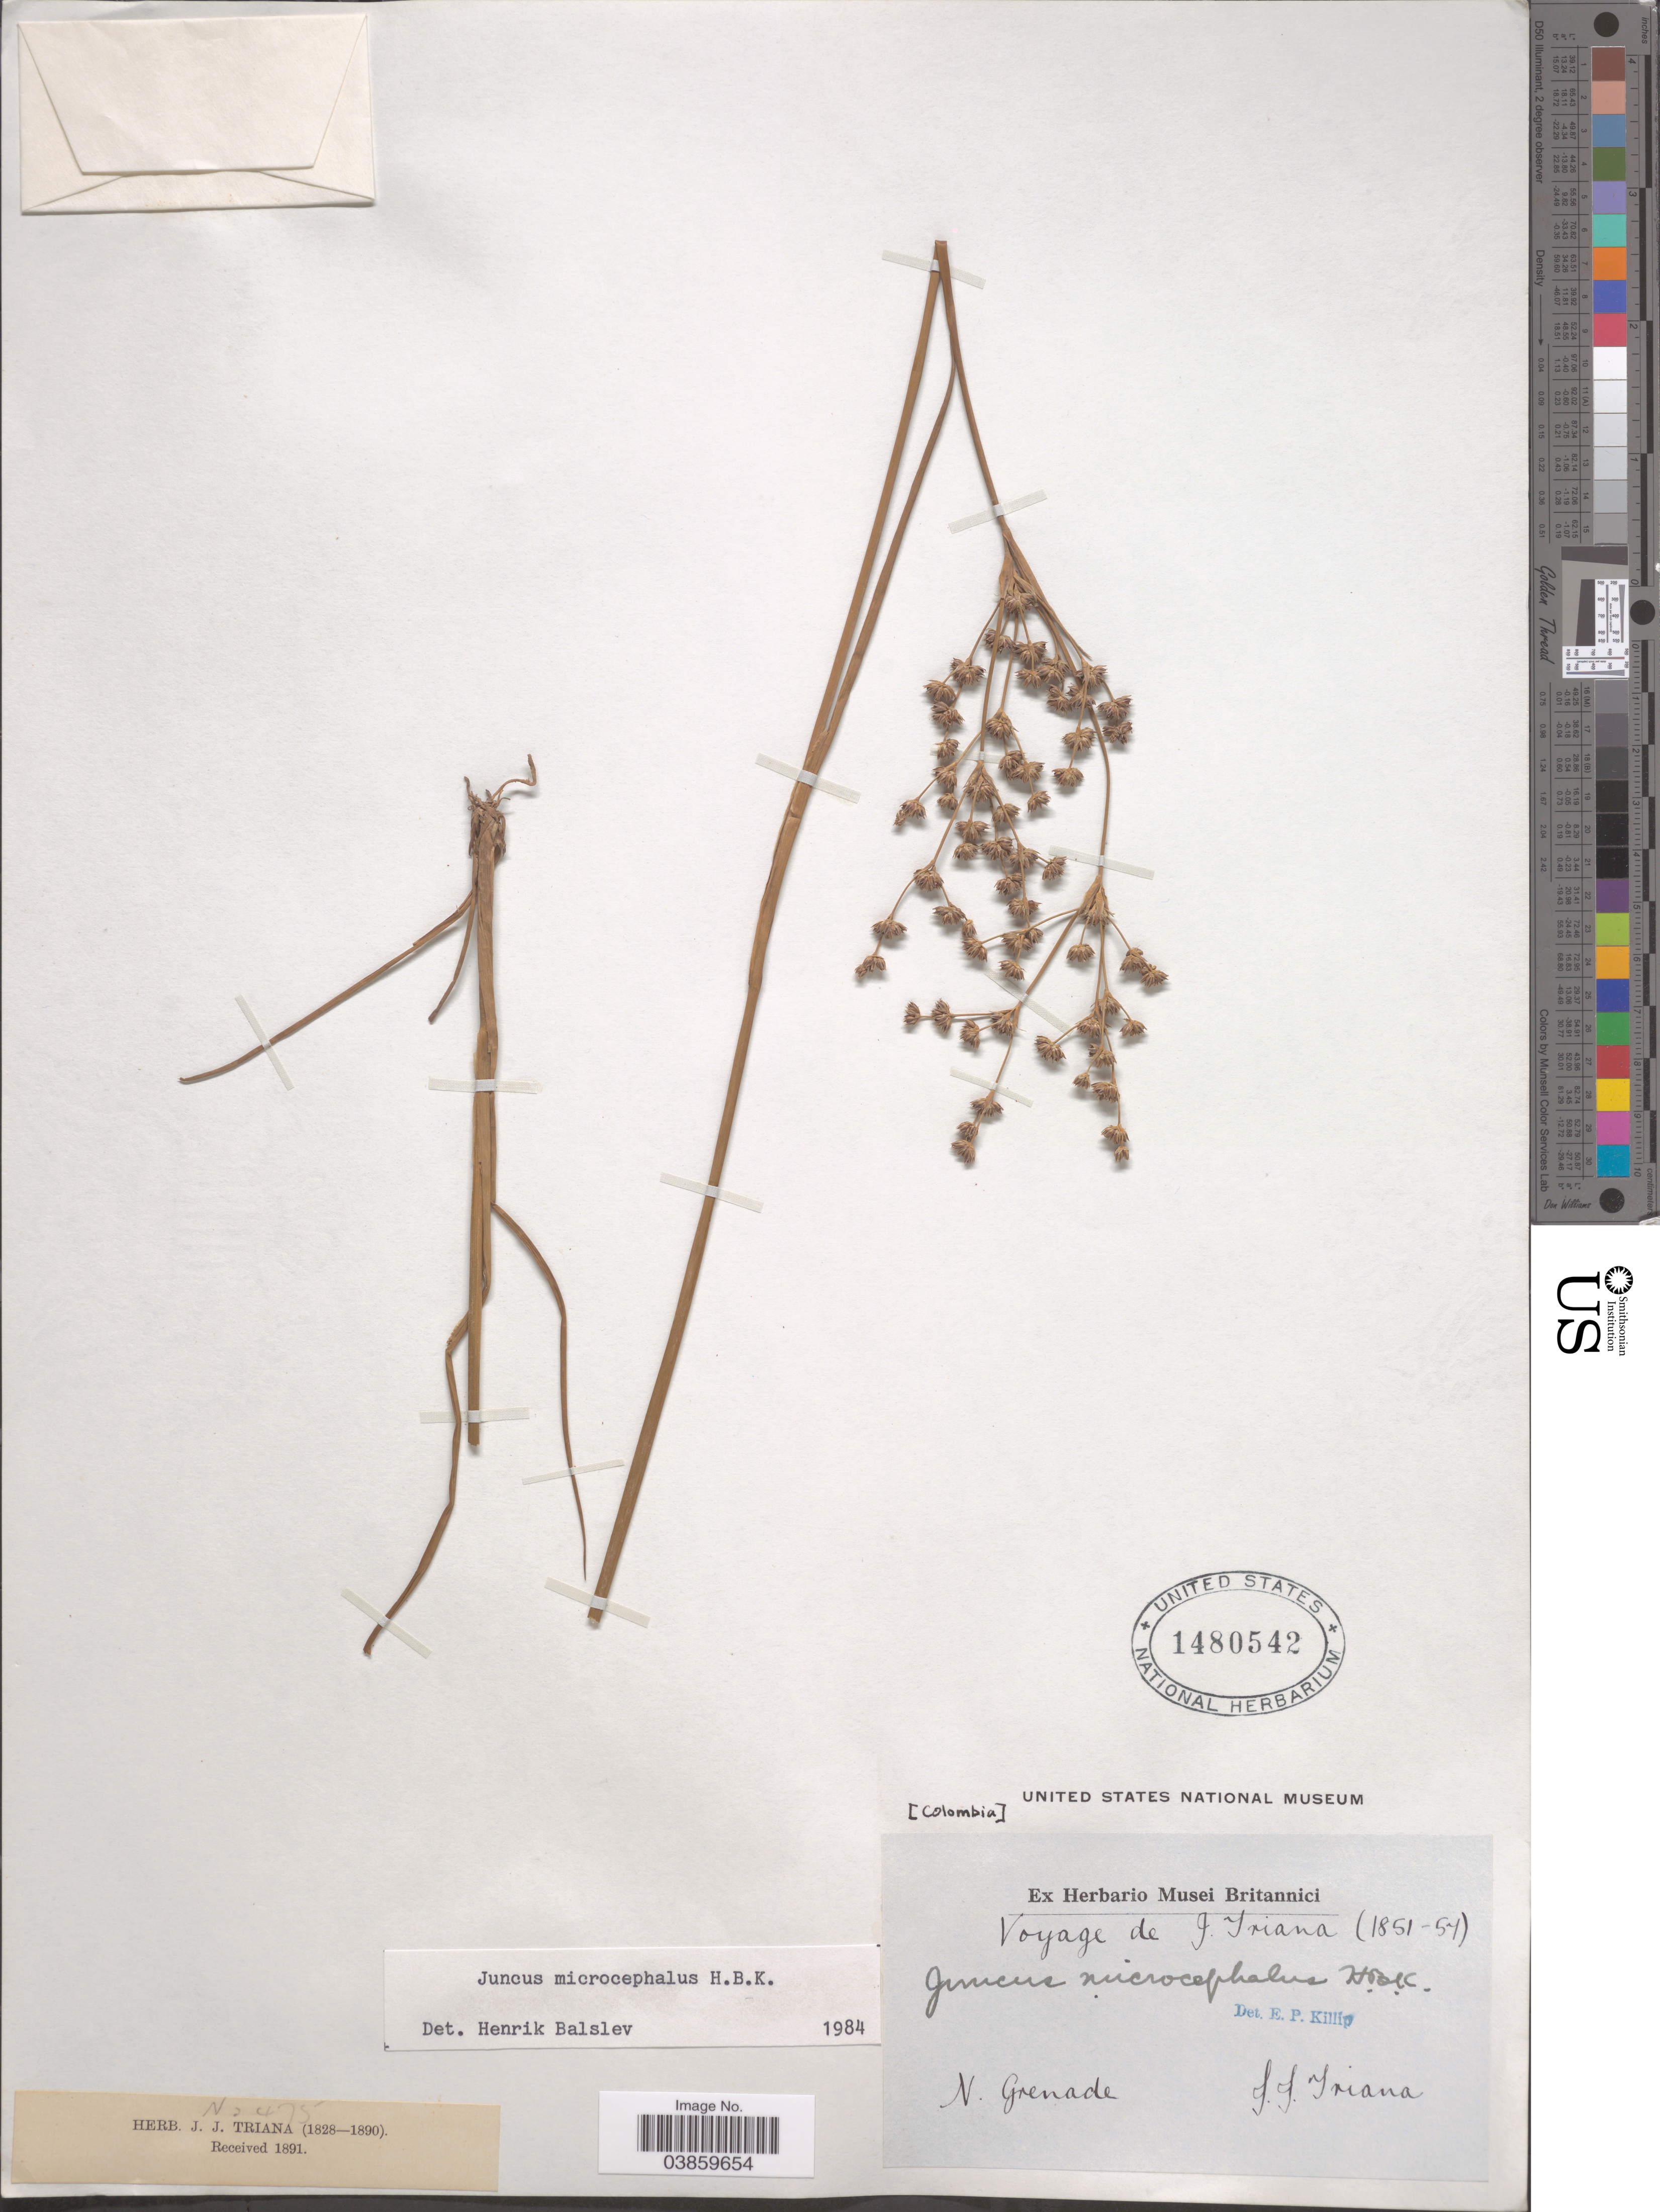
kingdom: Plantae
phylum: Tracheophyta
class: Liliopsida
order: Poales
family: Juncaceae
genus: Juncus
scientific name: Juncus microcephalus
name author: Kunth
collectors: J. J. Triana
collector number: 2475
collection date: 1851/1854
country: Colombia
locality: N. Grenade.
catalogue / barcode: US 1480542